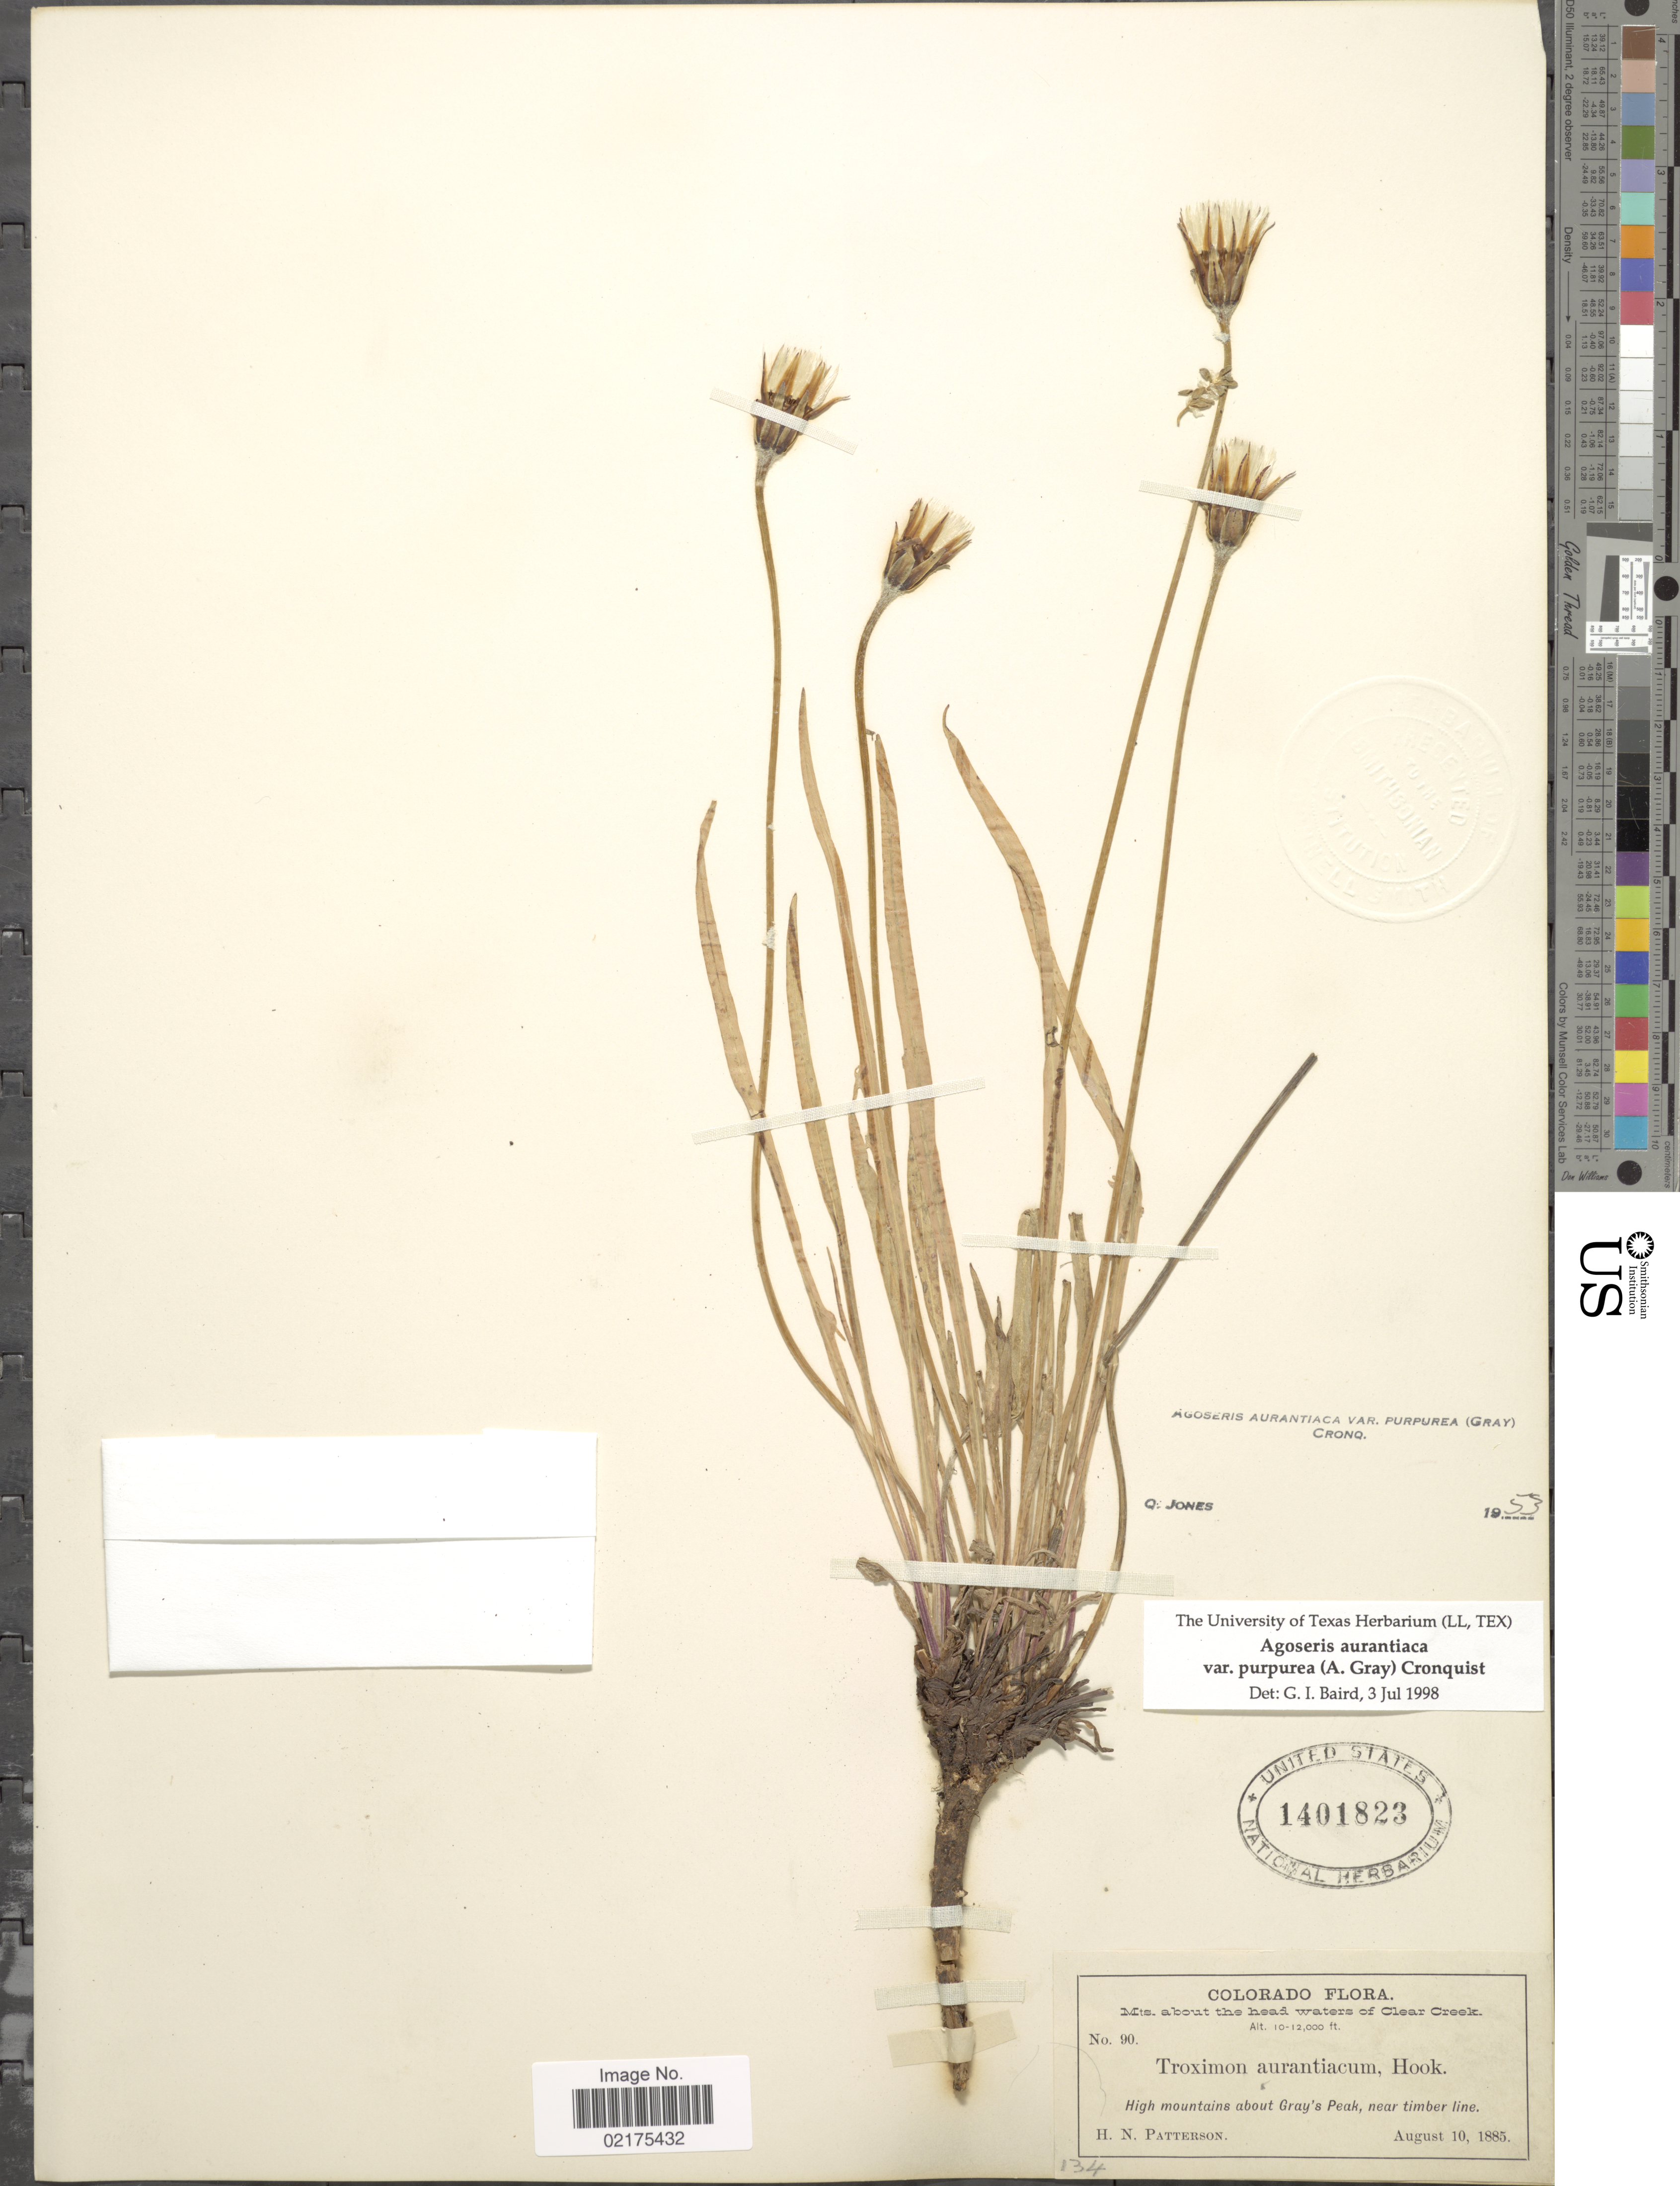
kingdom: Plantae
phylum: Tracheophyta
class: Magnoliopsida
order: Asterales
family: Asteraceae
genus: Agoseris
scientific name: Agoseris aurantiaca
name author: (Hook.) Greene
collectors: H. N. Patterson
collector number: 90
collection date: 1885-08-10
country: United States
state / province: Colorado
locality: Mts. about the head waters of Clear Creek. High mountains about Gray's Peak, near timber line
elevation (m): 3048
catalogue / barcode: US 1401823